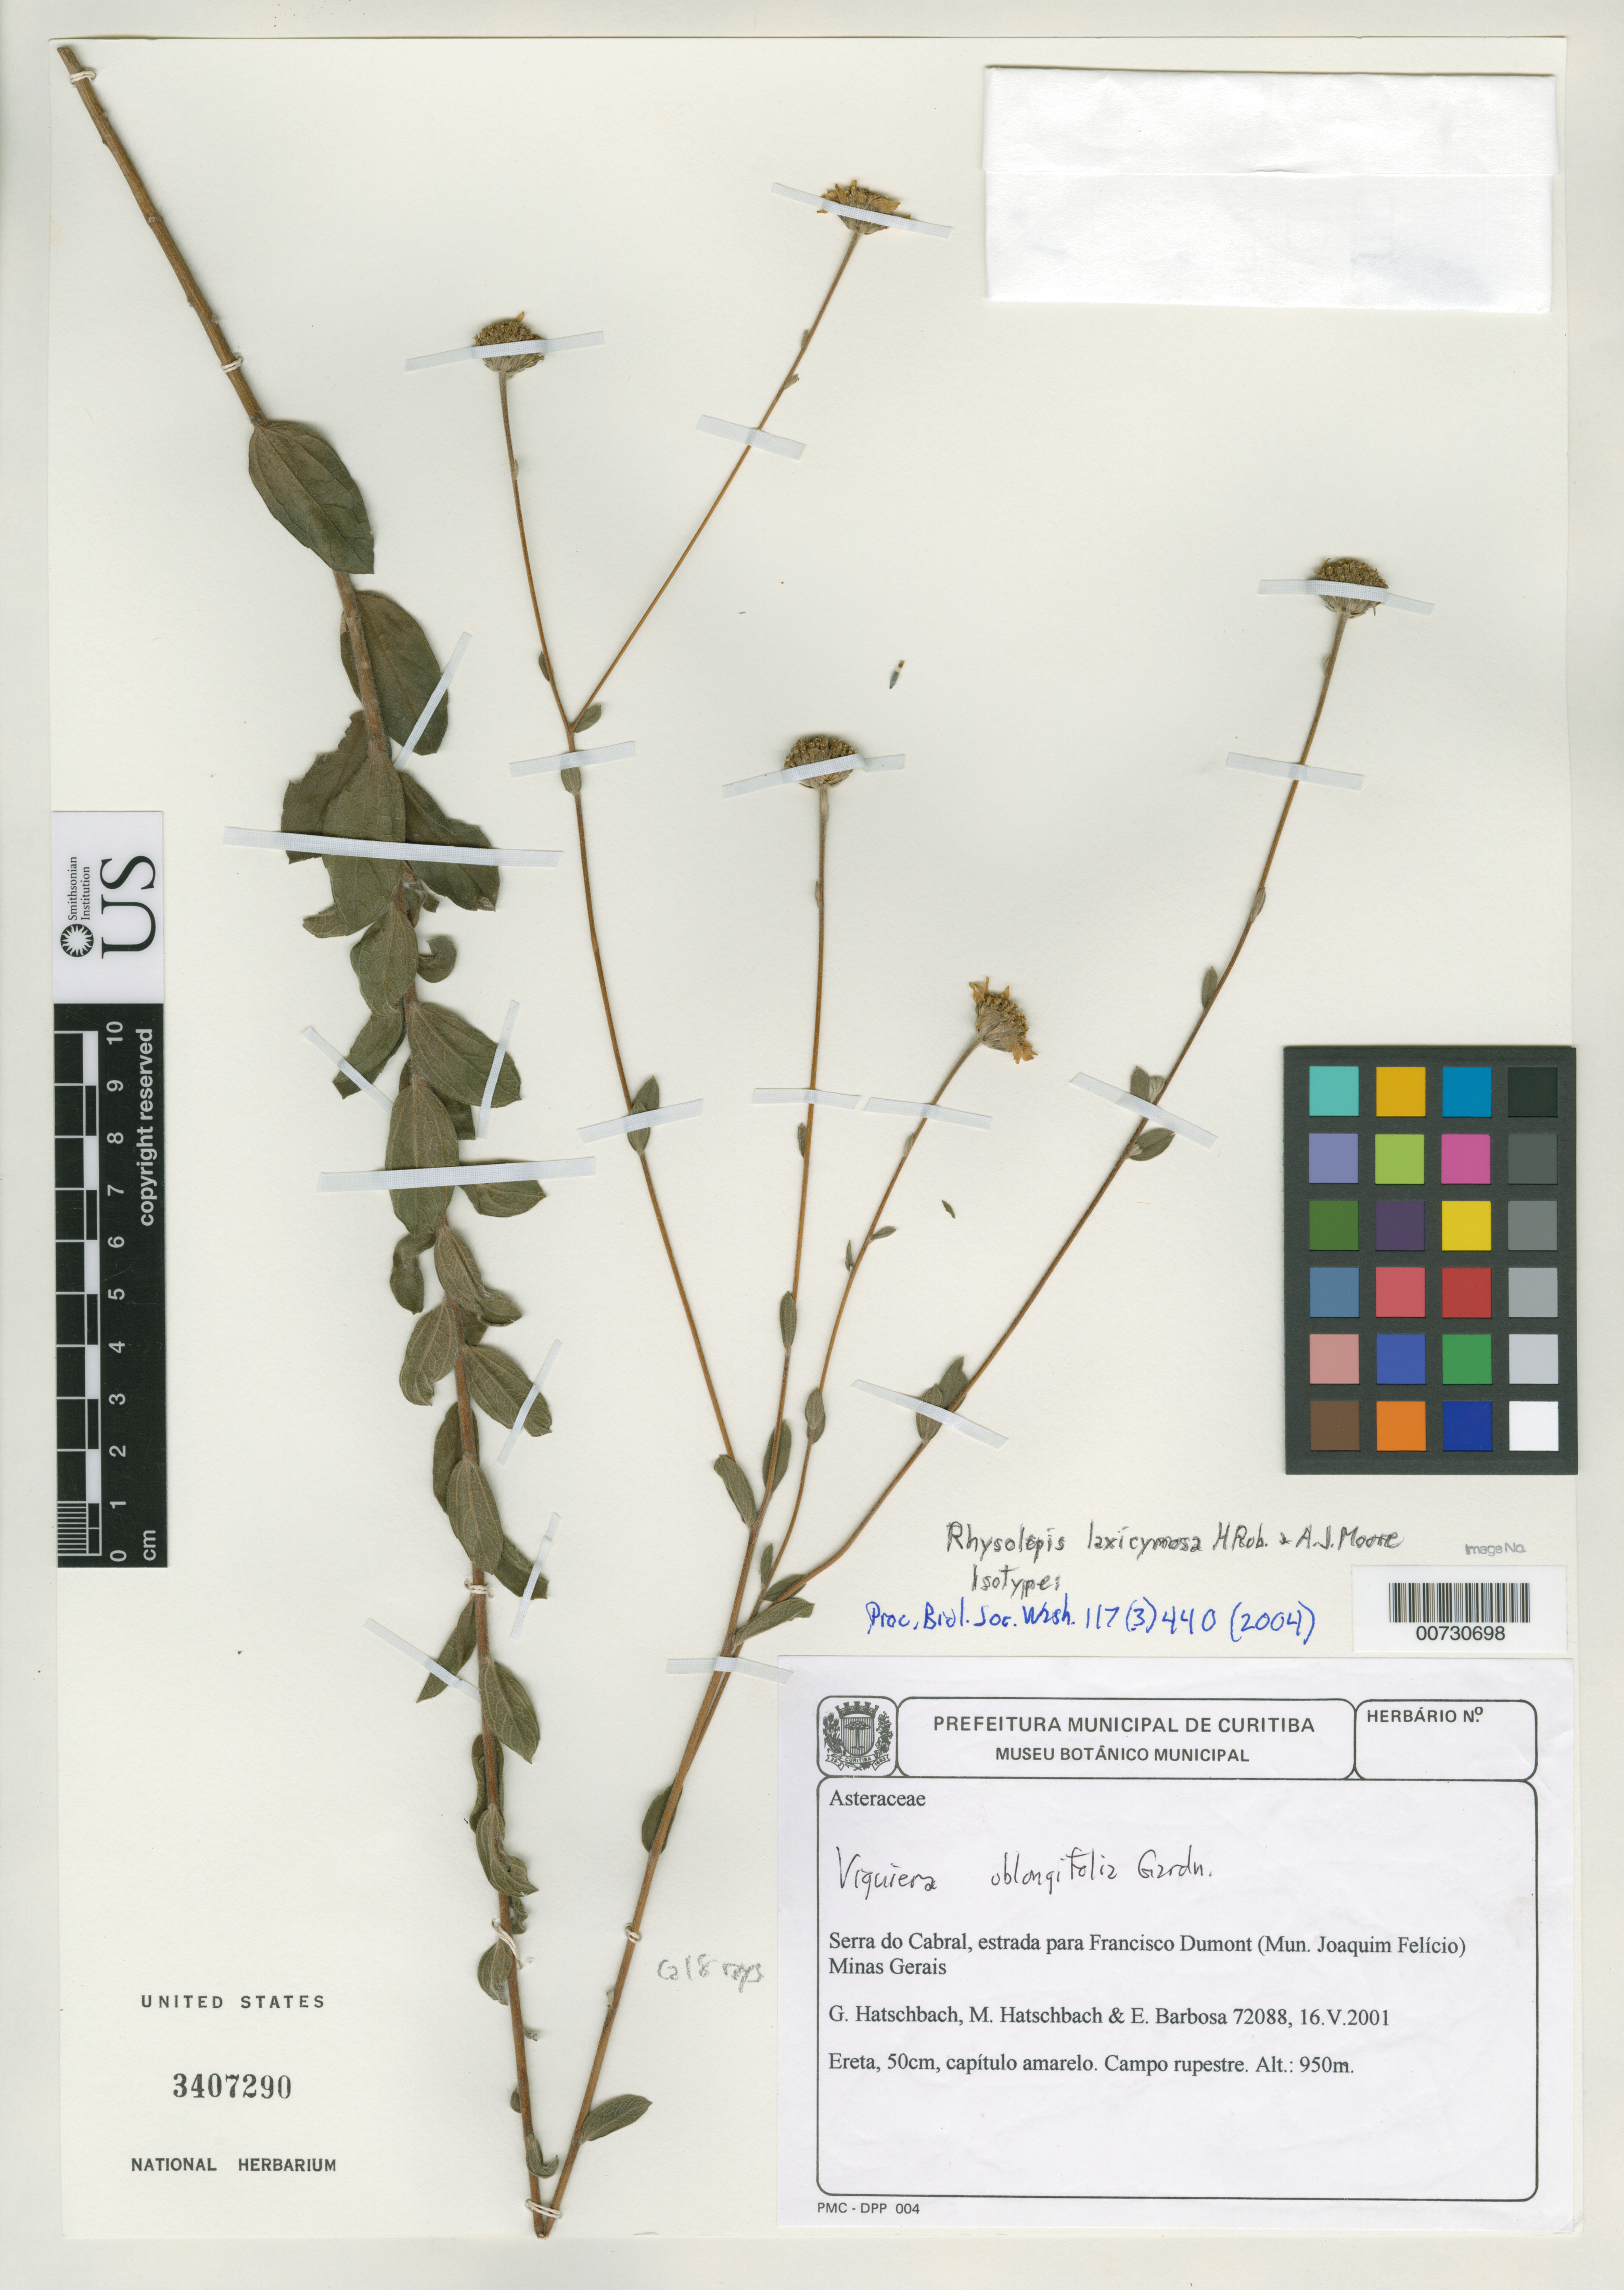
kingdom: Plantae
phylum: Tracheophyta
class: Magnoliopsida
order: Asterales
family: Asteraceae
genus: Rhysolepis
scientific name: Rhysolepis laxicymosa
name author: H. Rob. & A.J. Moore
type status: Isotype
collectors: G. Hatschbach, M. M. Hatschbach & E. L. Barbosa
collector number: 72088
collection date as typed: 16 May 2001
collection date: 2001-05-16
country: Brazil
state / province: Minas Gerais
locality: Serra do Cabral, estrada para Francisco Dumont (Mun. Joaquim Felício), Minas Gerais.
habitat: Campo rupestre.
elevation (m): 950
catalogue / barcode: US 3407290